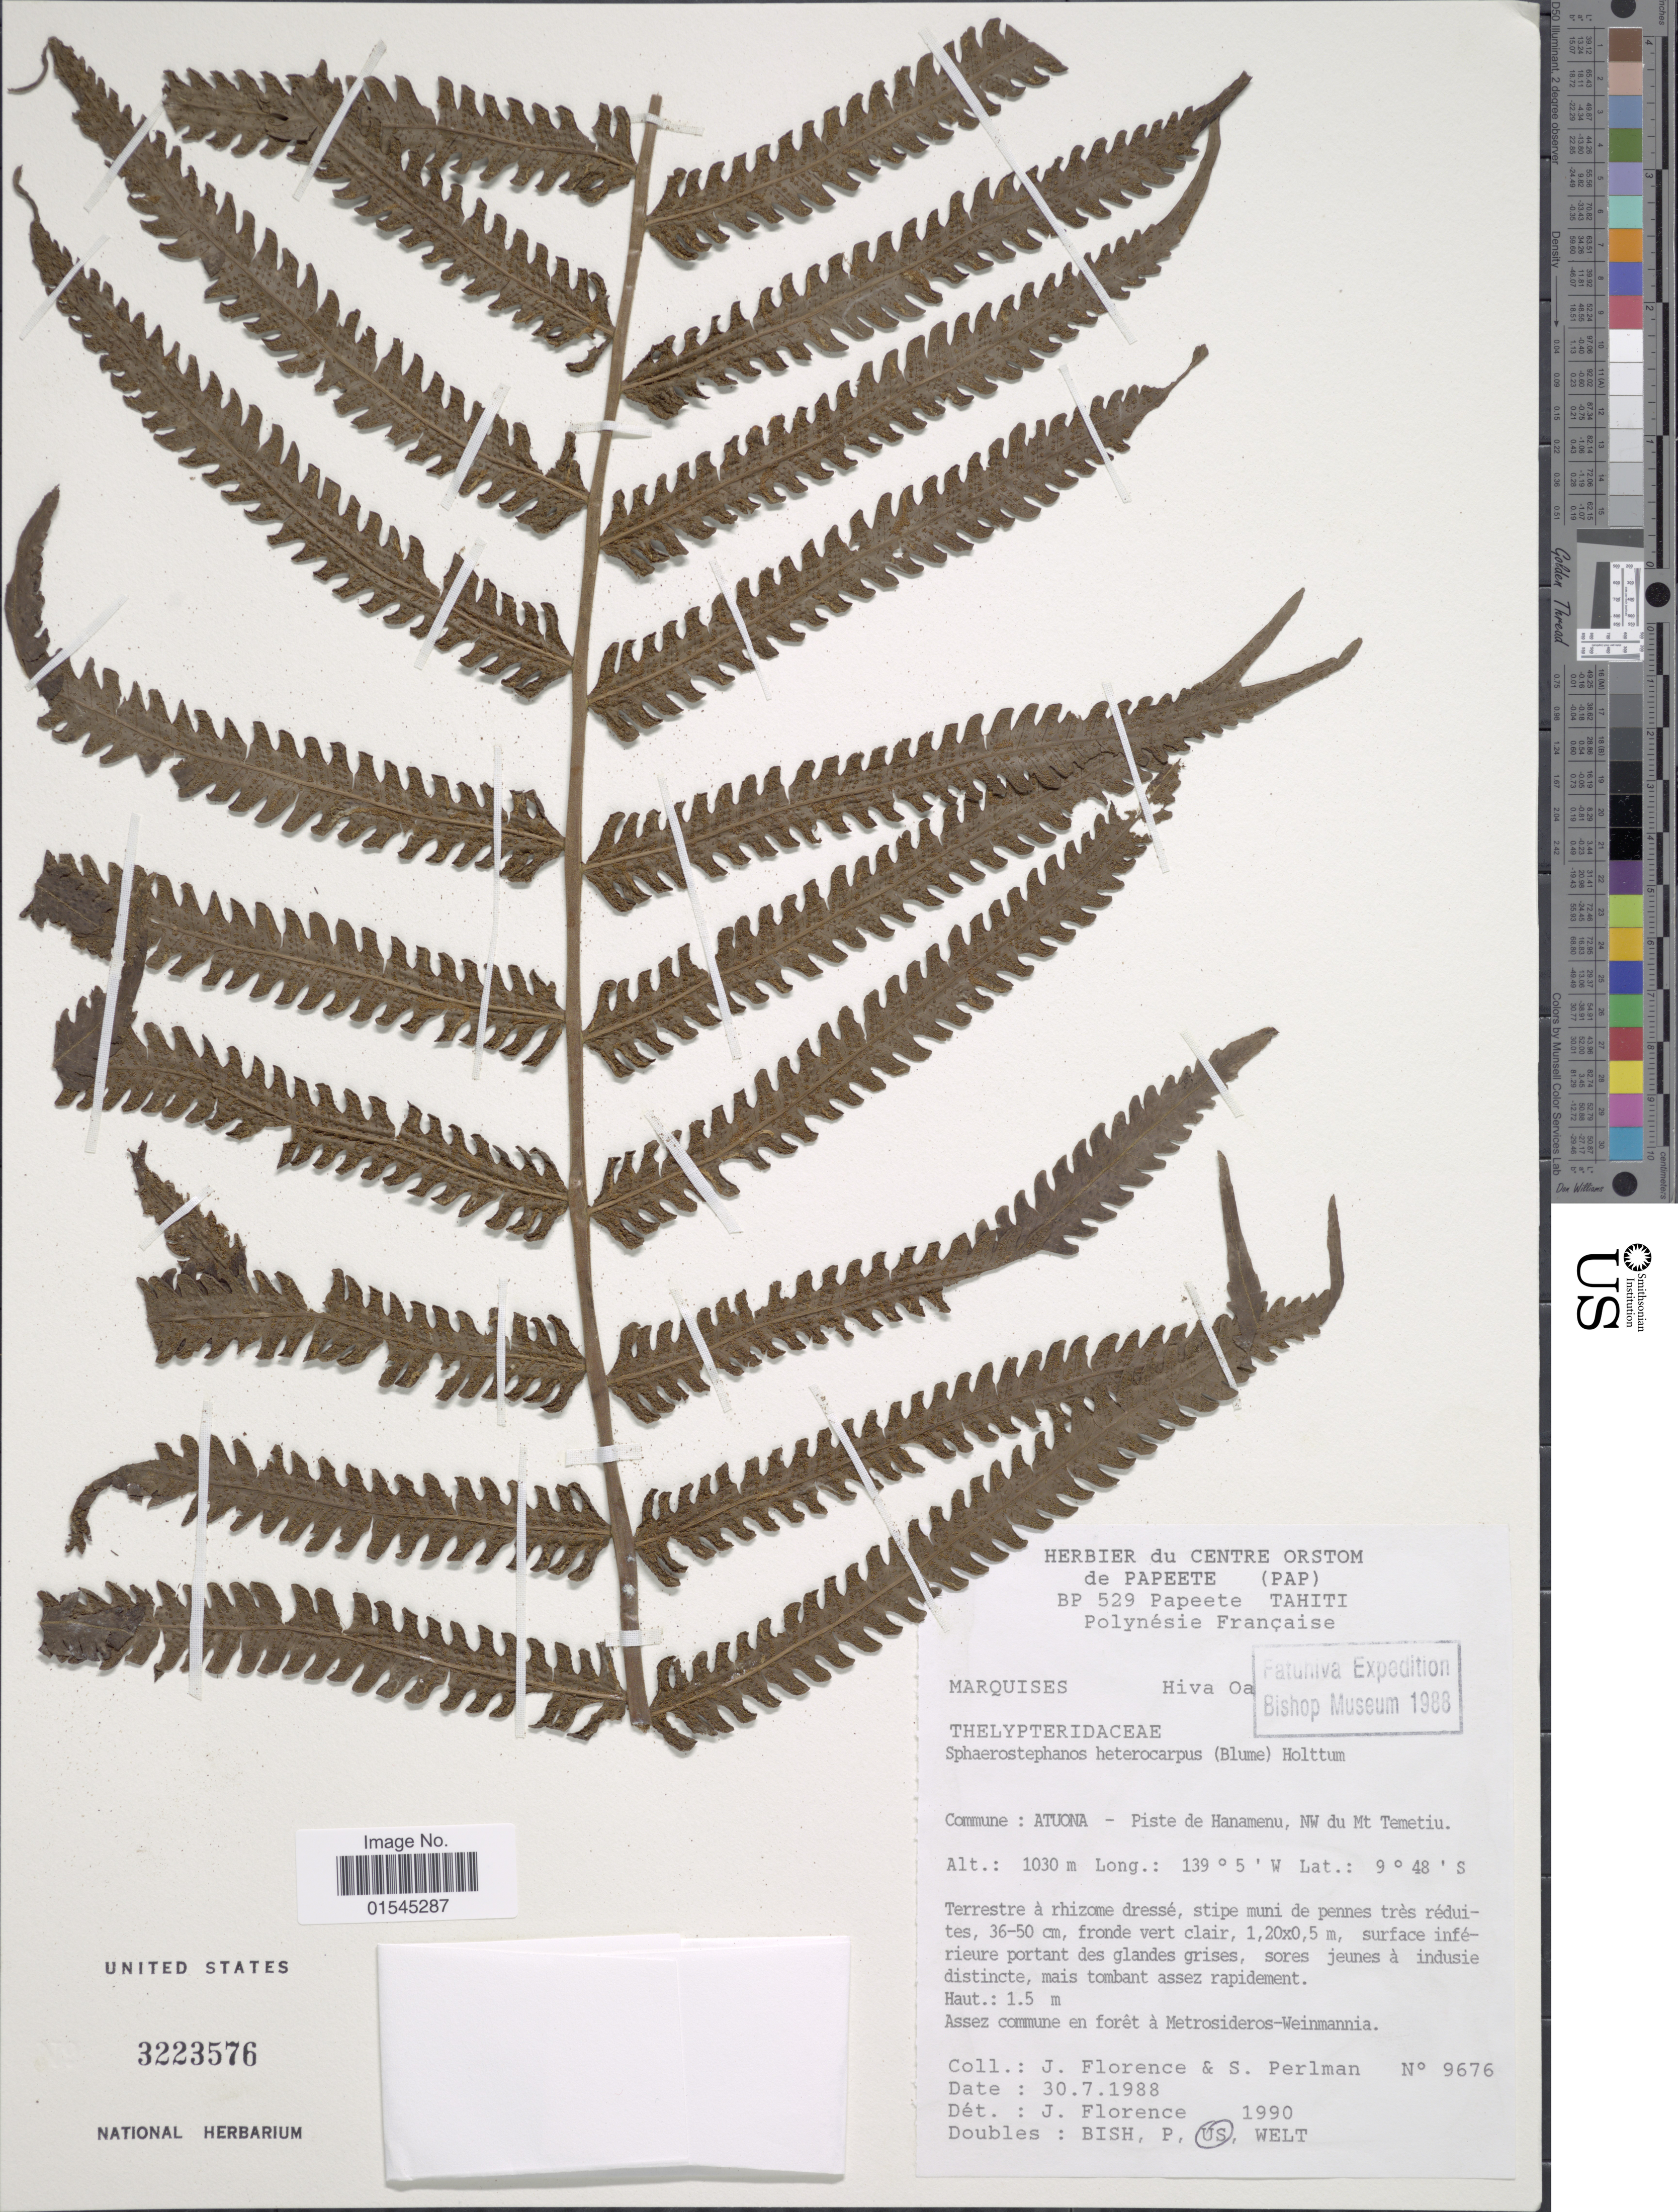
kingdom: Plantae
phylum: Tracheophyta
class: Polypodiopsida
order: Polypodiales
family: Thelypteridaceae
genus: Sphaerostephanos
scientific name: Sphaerostephanos subpectinatus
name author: (Copel.) Holttum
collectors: J. Florence & S. Perlman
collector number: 9676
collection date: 1988-07-30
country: French Polynesia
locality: BP 529 Papeete Tahiti. Marquieses, Hiva oa. Commune: Atuona: Piste de Hanamenu, NW du Mt TemeTiu. Assez commune en forest a Metrosideros-Weimannia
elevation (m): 1030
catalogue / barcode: US 3223576